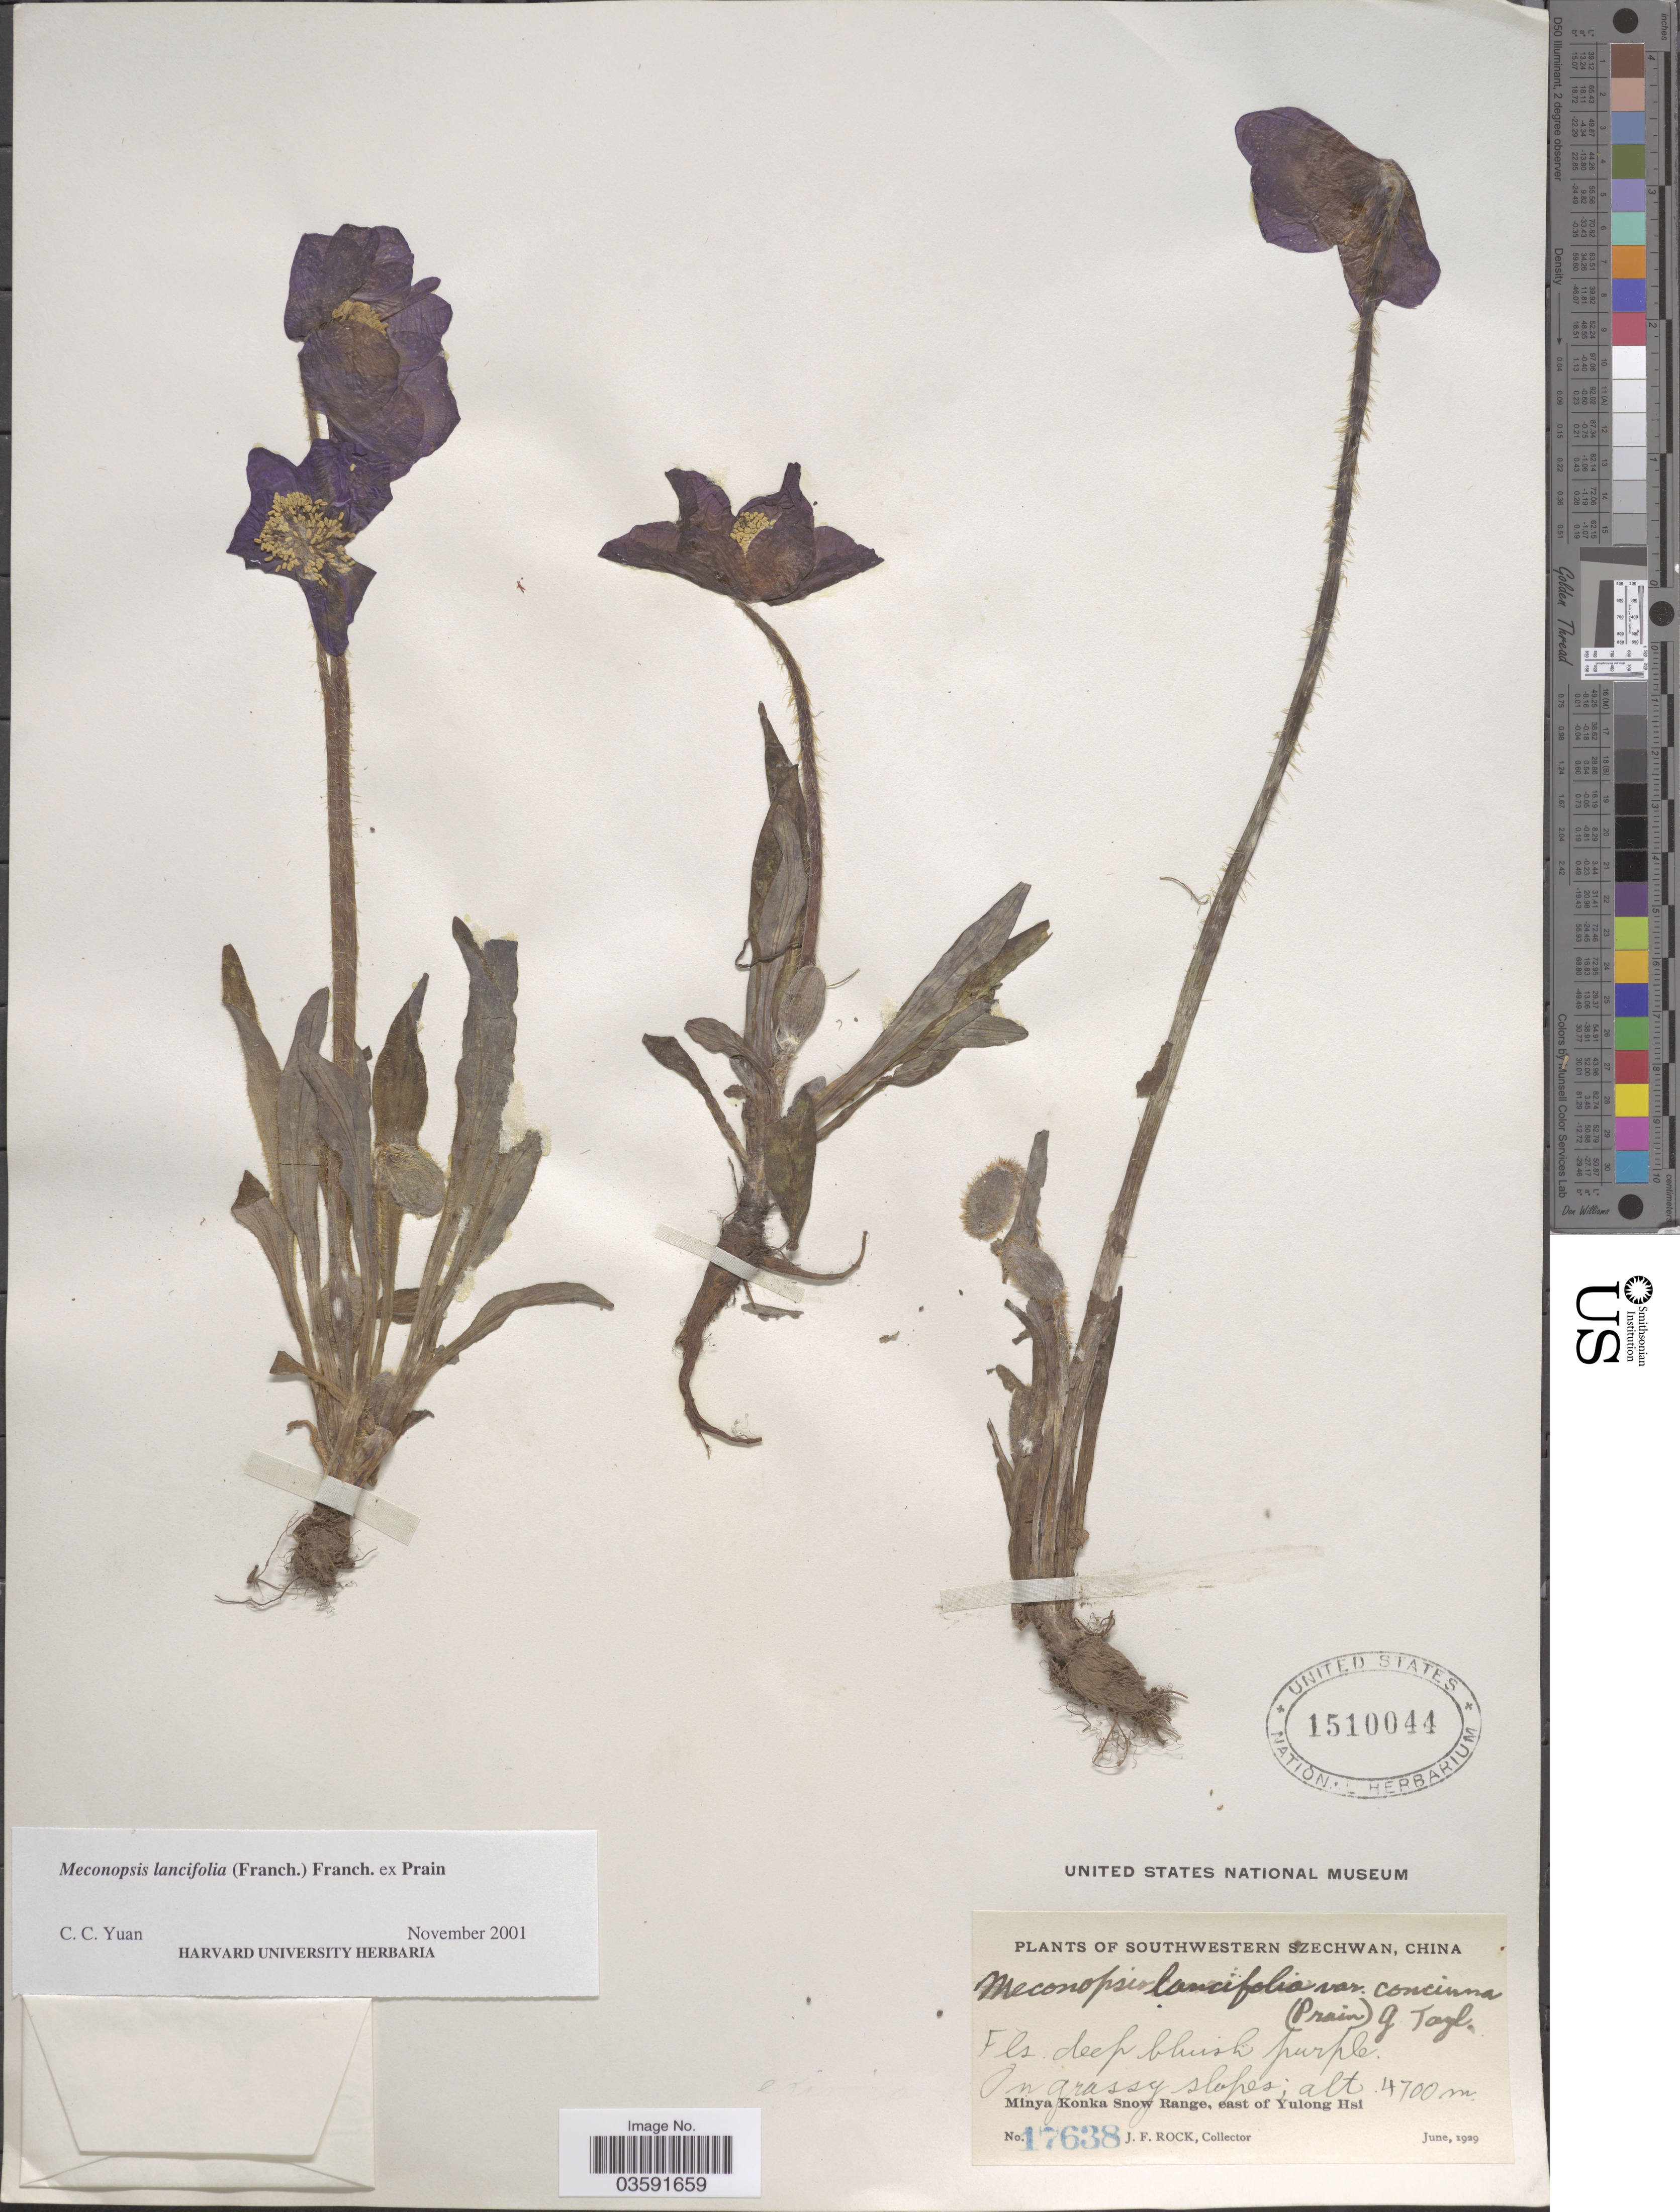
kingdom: Plantae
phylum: Tracheophyta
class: Magnoliopsida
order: Ranunculales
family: Papaveraceae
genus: Meconopsis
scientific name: Meconopsis lancifolia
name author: Franch. ex Prain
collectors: J. Rock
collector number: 17638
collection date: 1929-06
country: China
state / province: Sichuan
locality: Southwestern Szechwan. Minya Konka Snow Range, east of Yulong Hsi.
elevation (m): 4700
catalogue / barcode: US 1510044